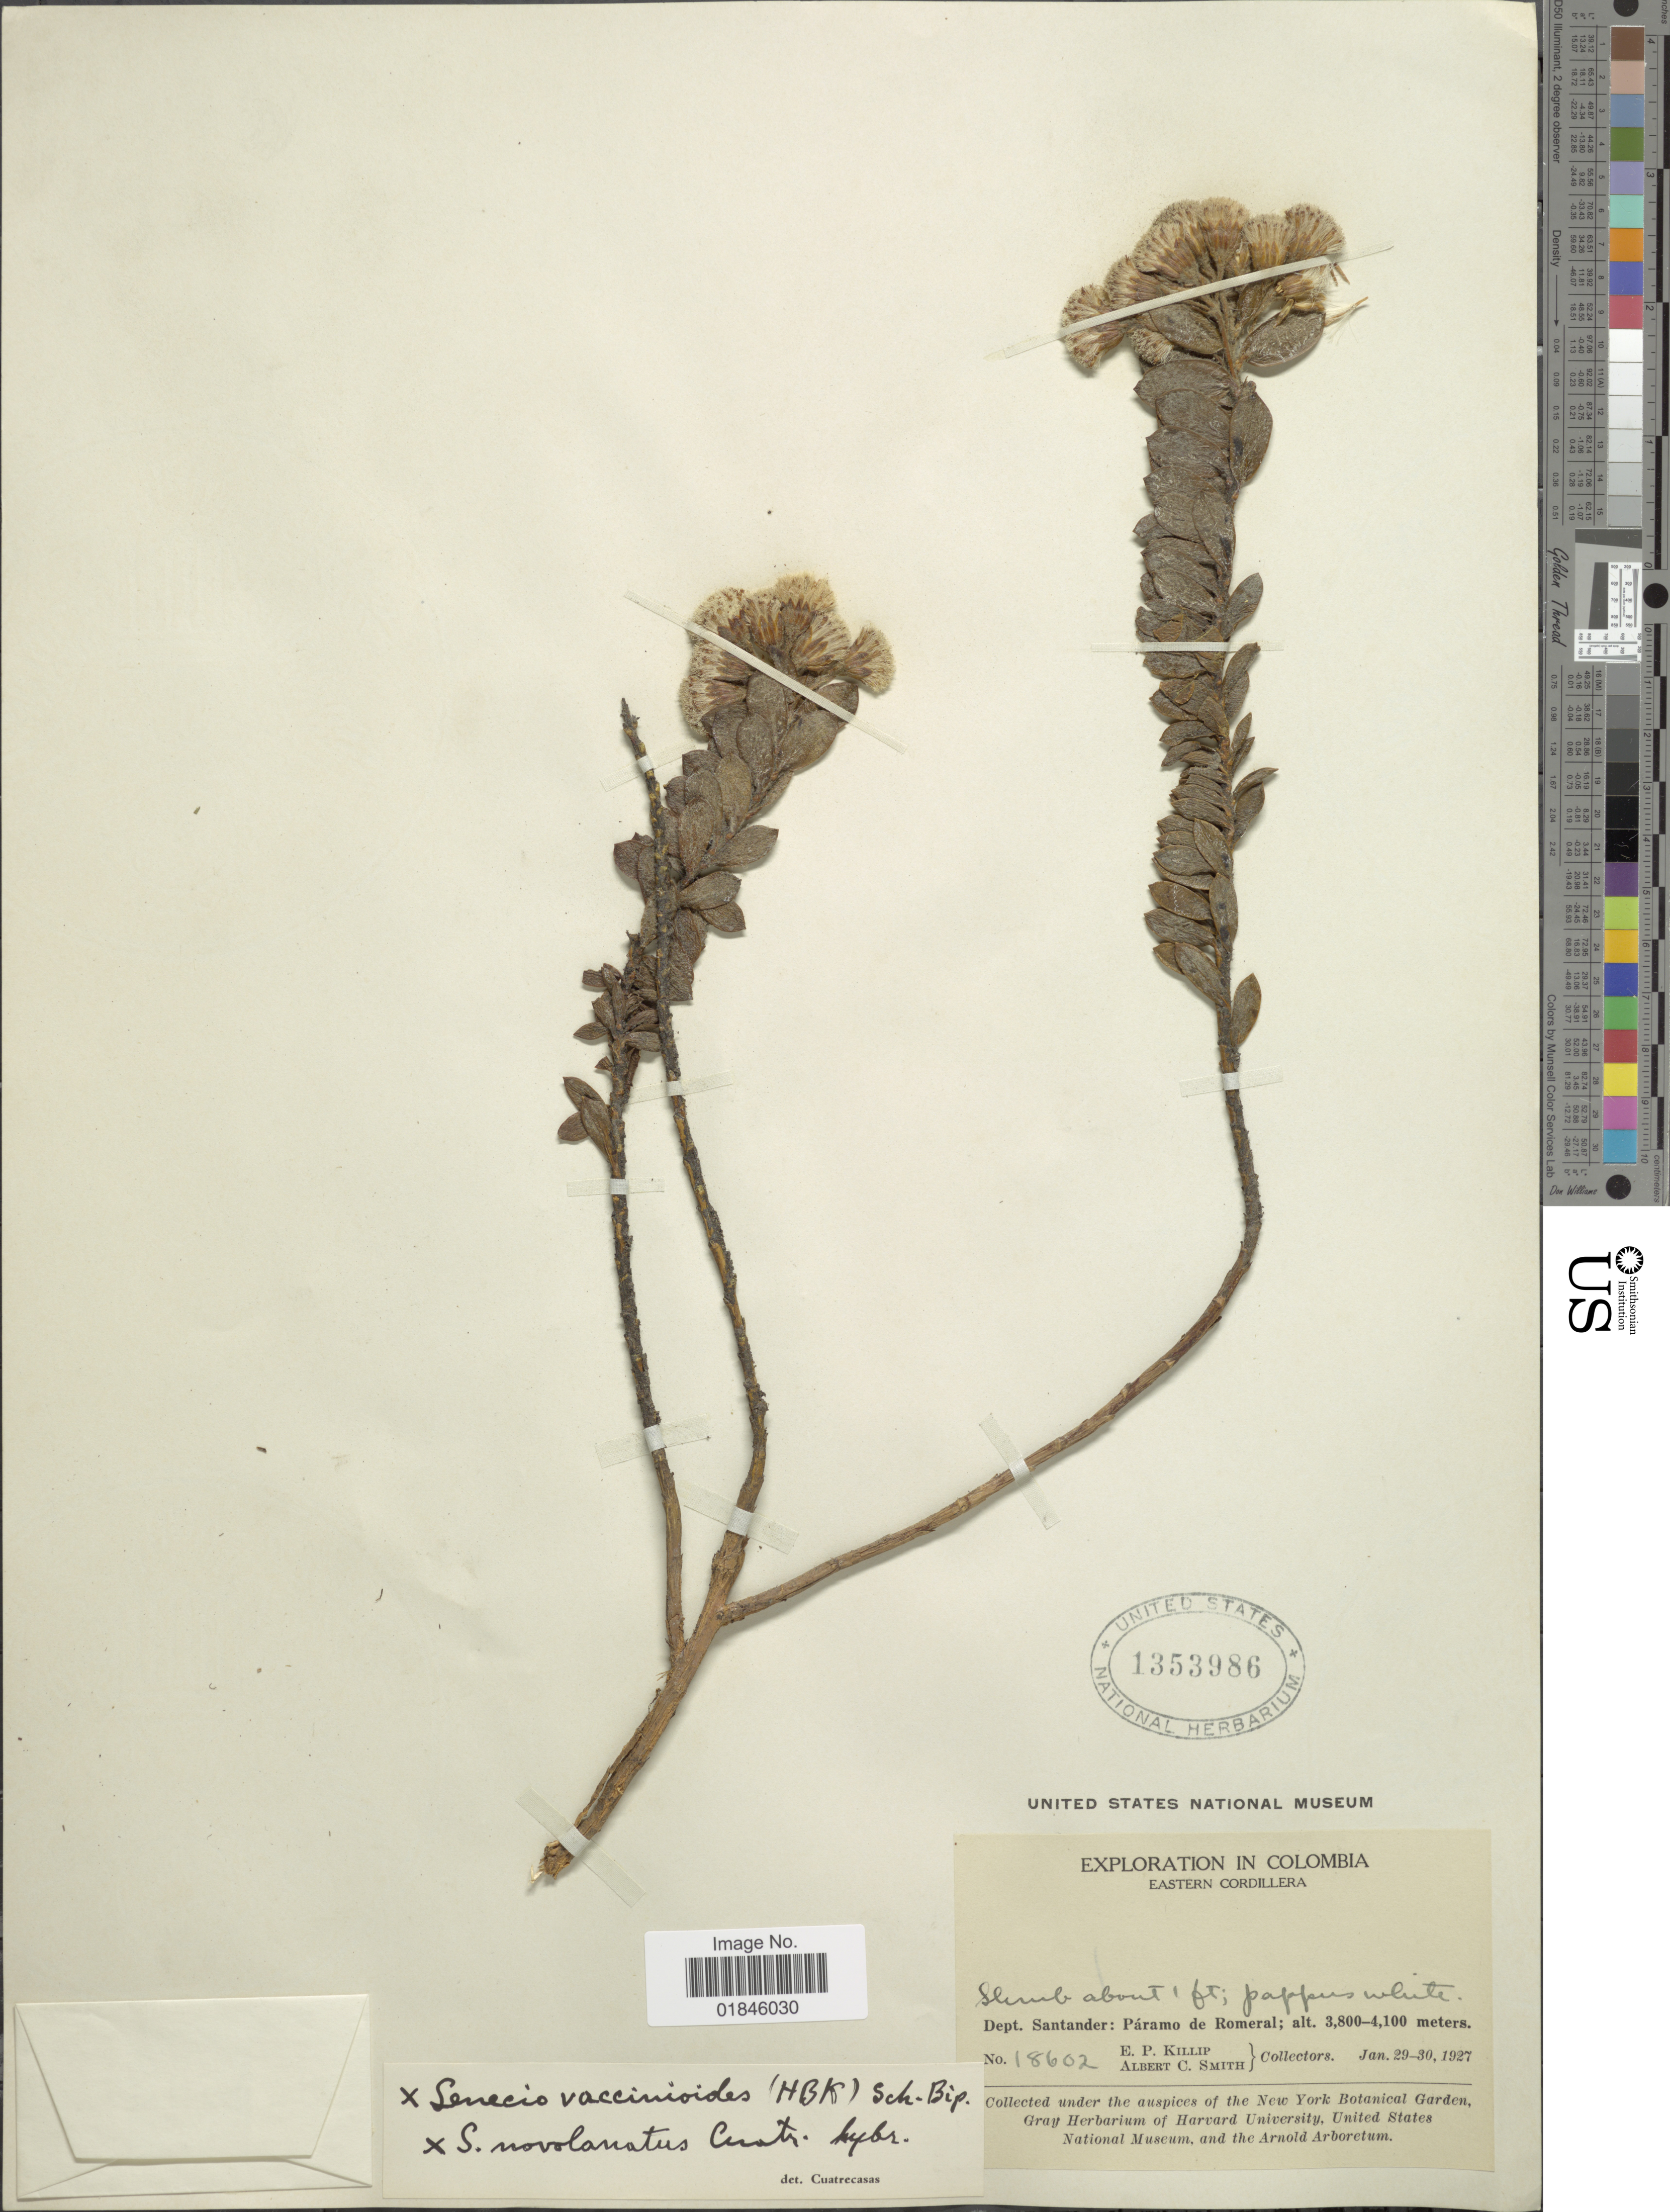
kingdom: Plantae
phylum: Tracheophyta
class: Magnoliopsida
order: Asterales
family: Asteraceae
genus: Pentacalia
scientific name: Pentacalia vaccinioides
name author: (Kunth) Cuatrec.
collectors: E. P. Killip & A. C. Smith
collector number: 18602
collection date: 1927-01-29/1927-01-30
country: Colombia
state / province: Santander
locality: Eastern Cordillera. Dept. Santander: Páramo de Romeral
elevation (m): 3800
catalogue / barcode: US 1353986